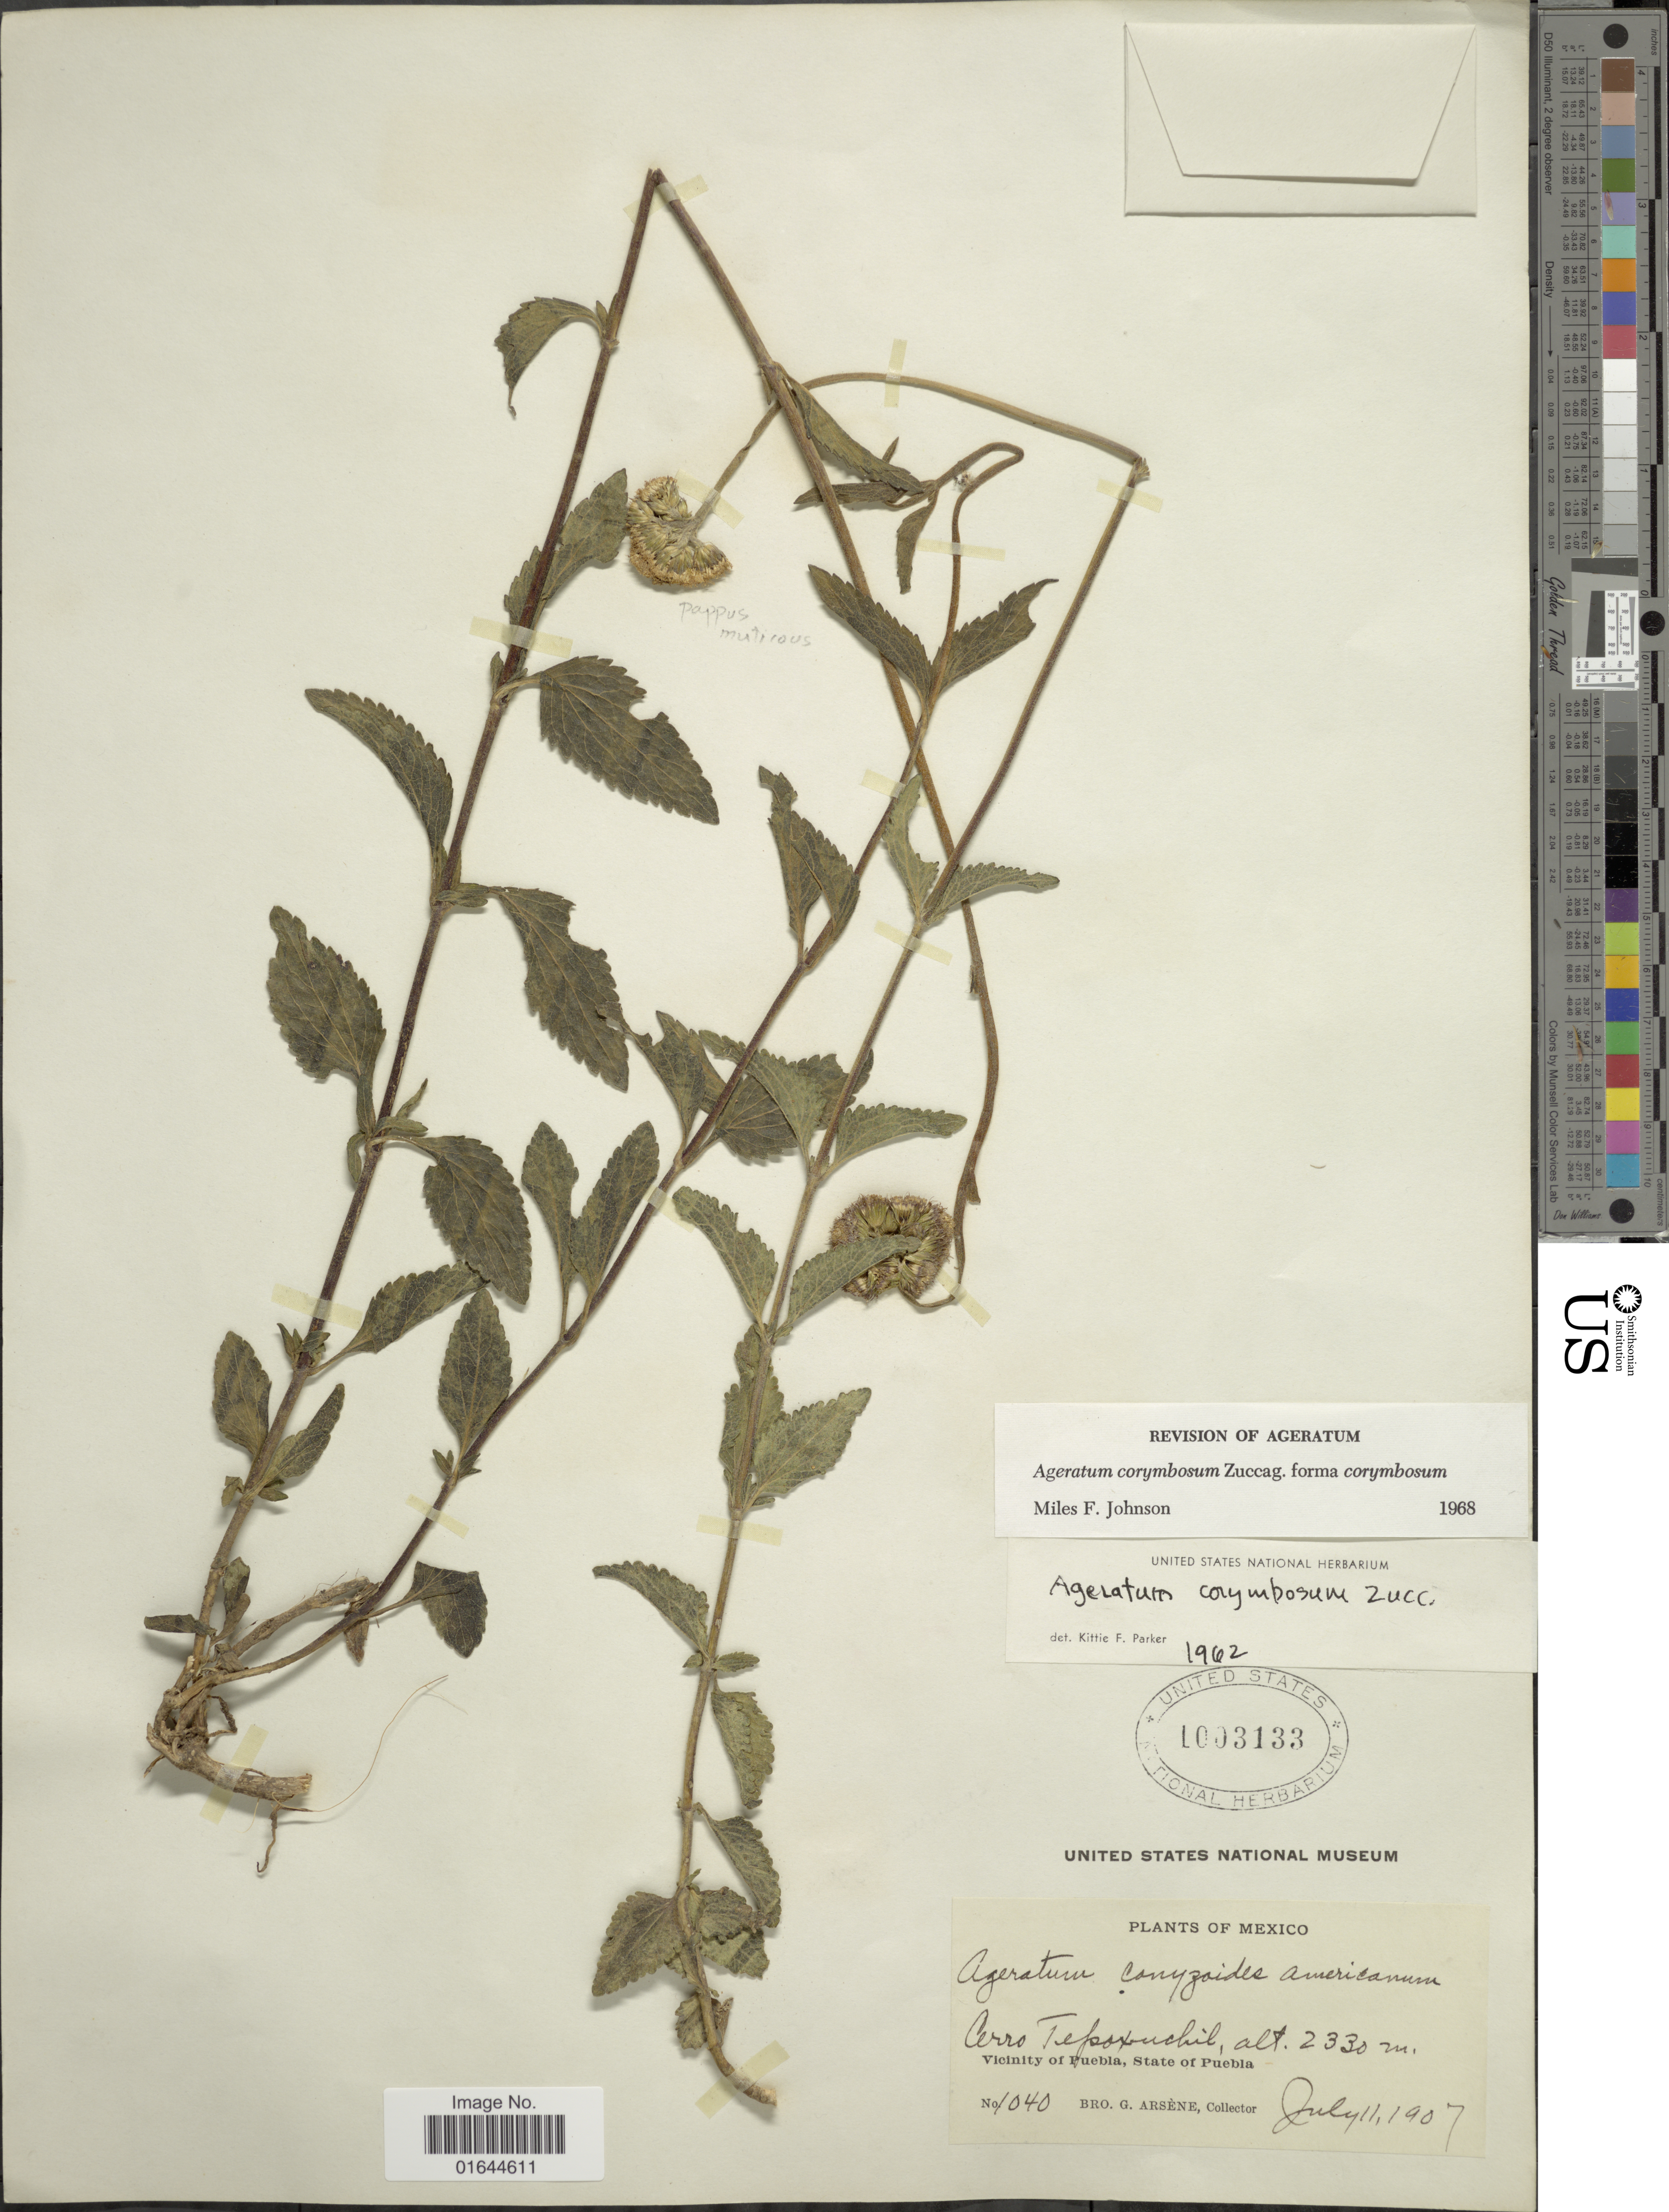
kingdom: Plantae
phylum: Tracheophyta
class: Magnoliopsida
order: Asterales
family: Asteraceae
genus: Ageratum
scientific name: Ageratum corymbosum f. corymbosum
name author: Zuccagni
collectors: Bro. G. Arsène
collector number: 1040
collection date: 1907-07-11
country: Mexico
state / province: Puebla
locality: Cerro Tepoxuchil, Vicinity of Puebla, State of Puebla.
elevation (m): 2330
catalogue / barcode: US 1003133